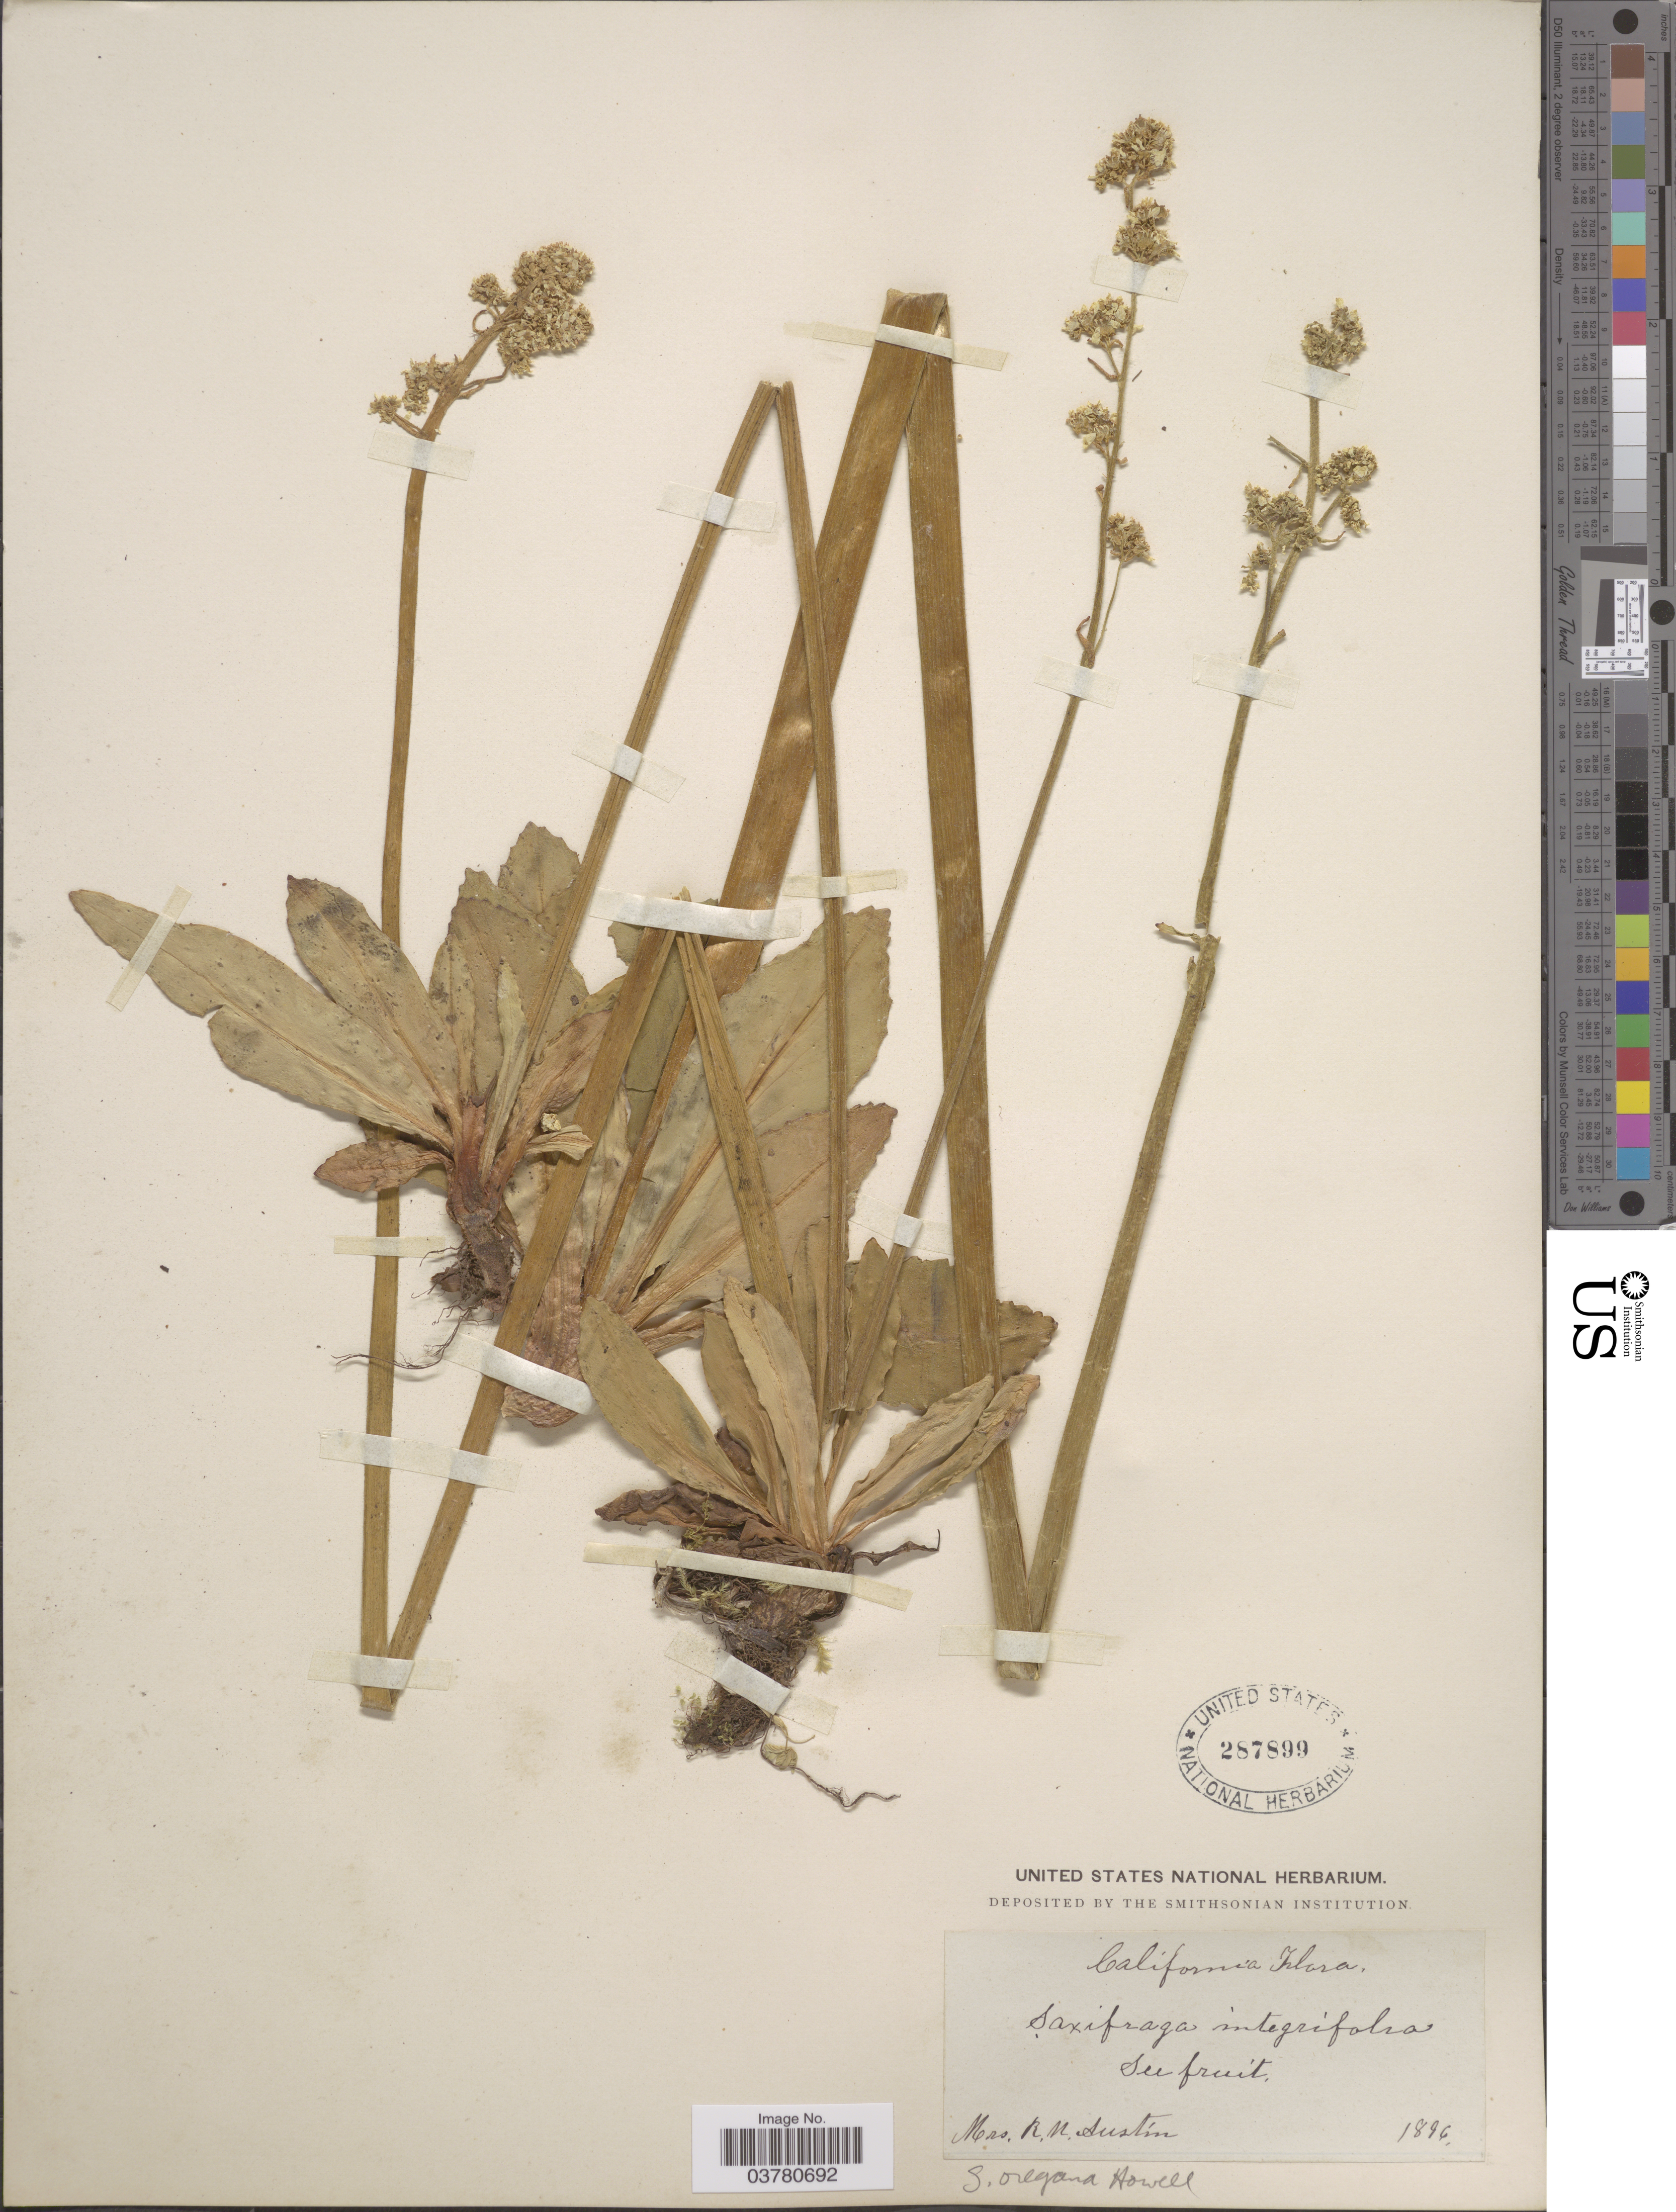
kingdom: Plantae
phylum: Tracheophyta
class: Magnoliopsida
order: Saxifragales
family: Saxifragaceae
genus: Micranthes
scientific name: Micranthes oregana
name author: (Howell) Small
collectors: R. Austin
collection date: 1894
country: United States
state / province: California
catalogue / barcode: US 287899